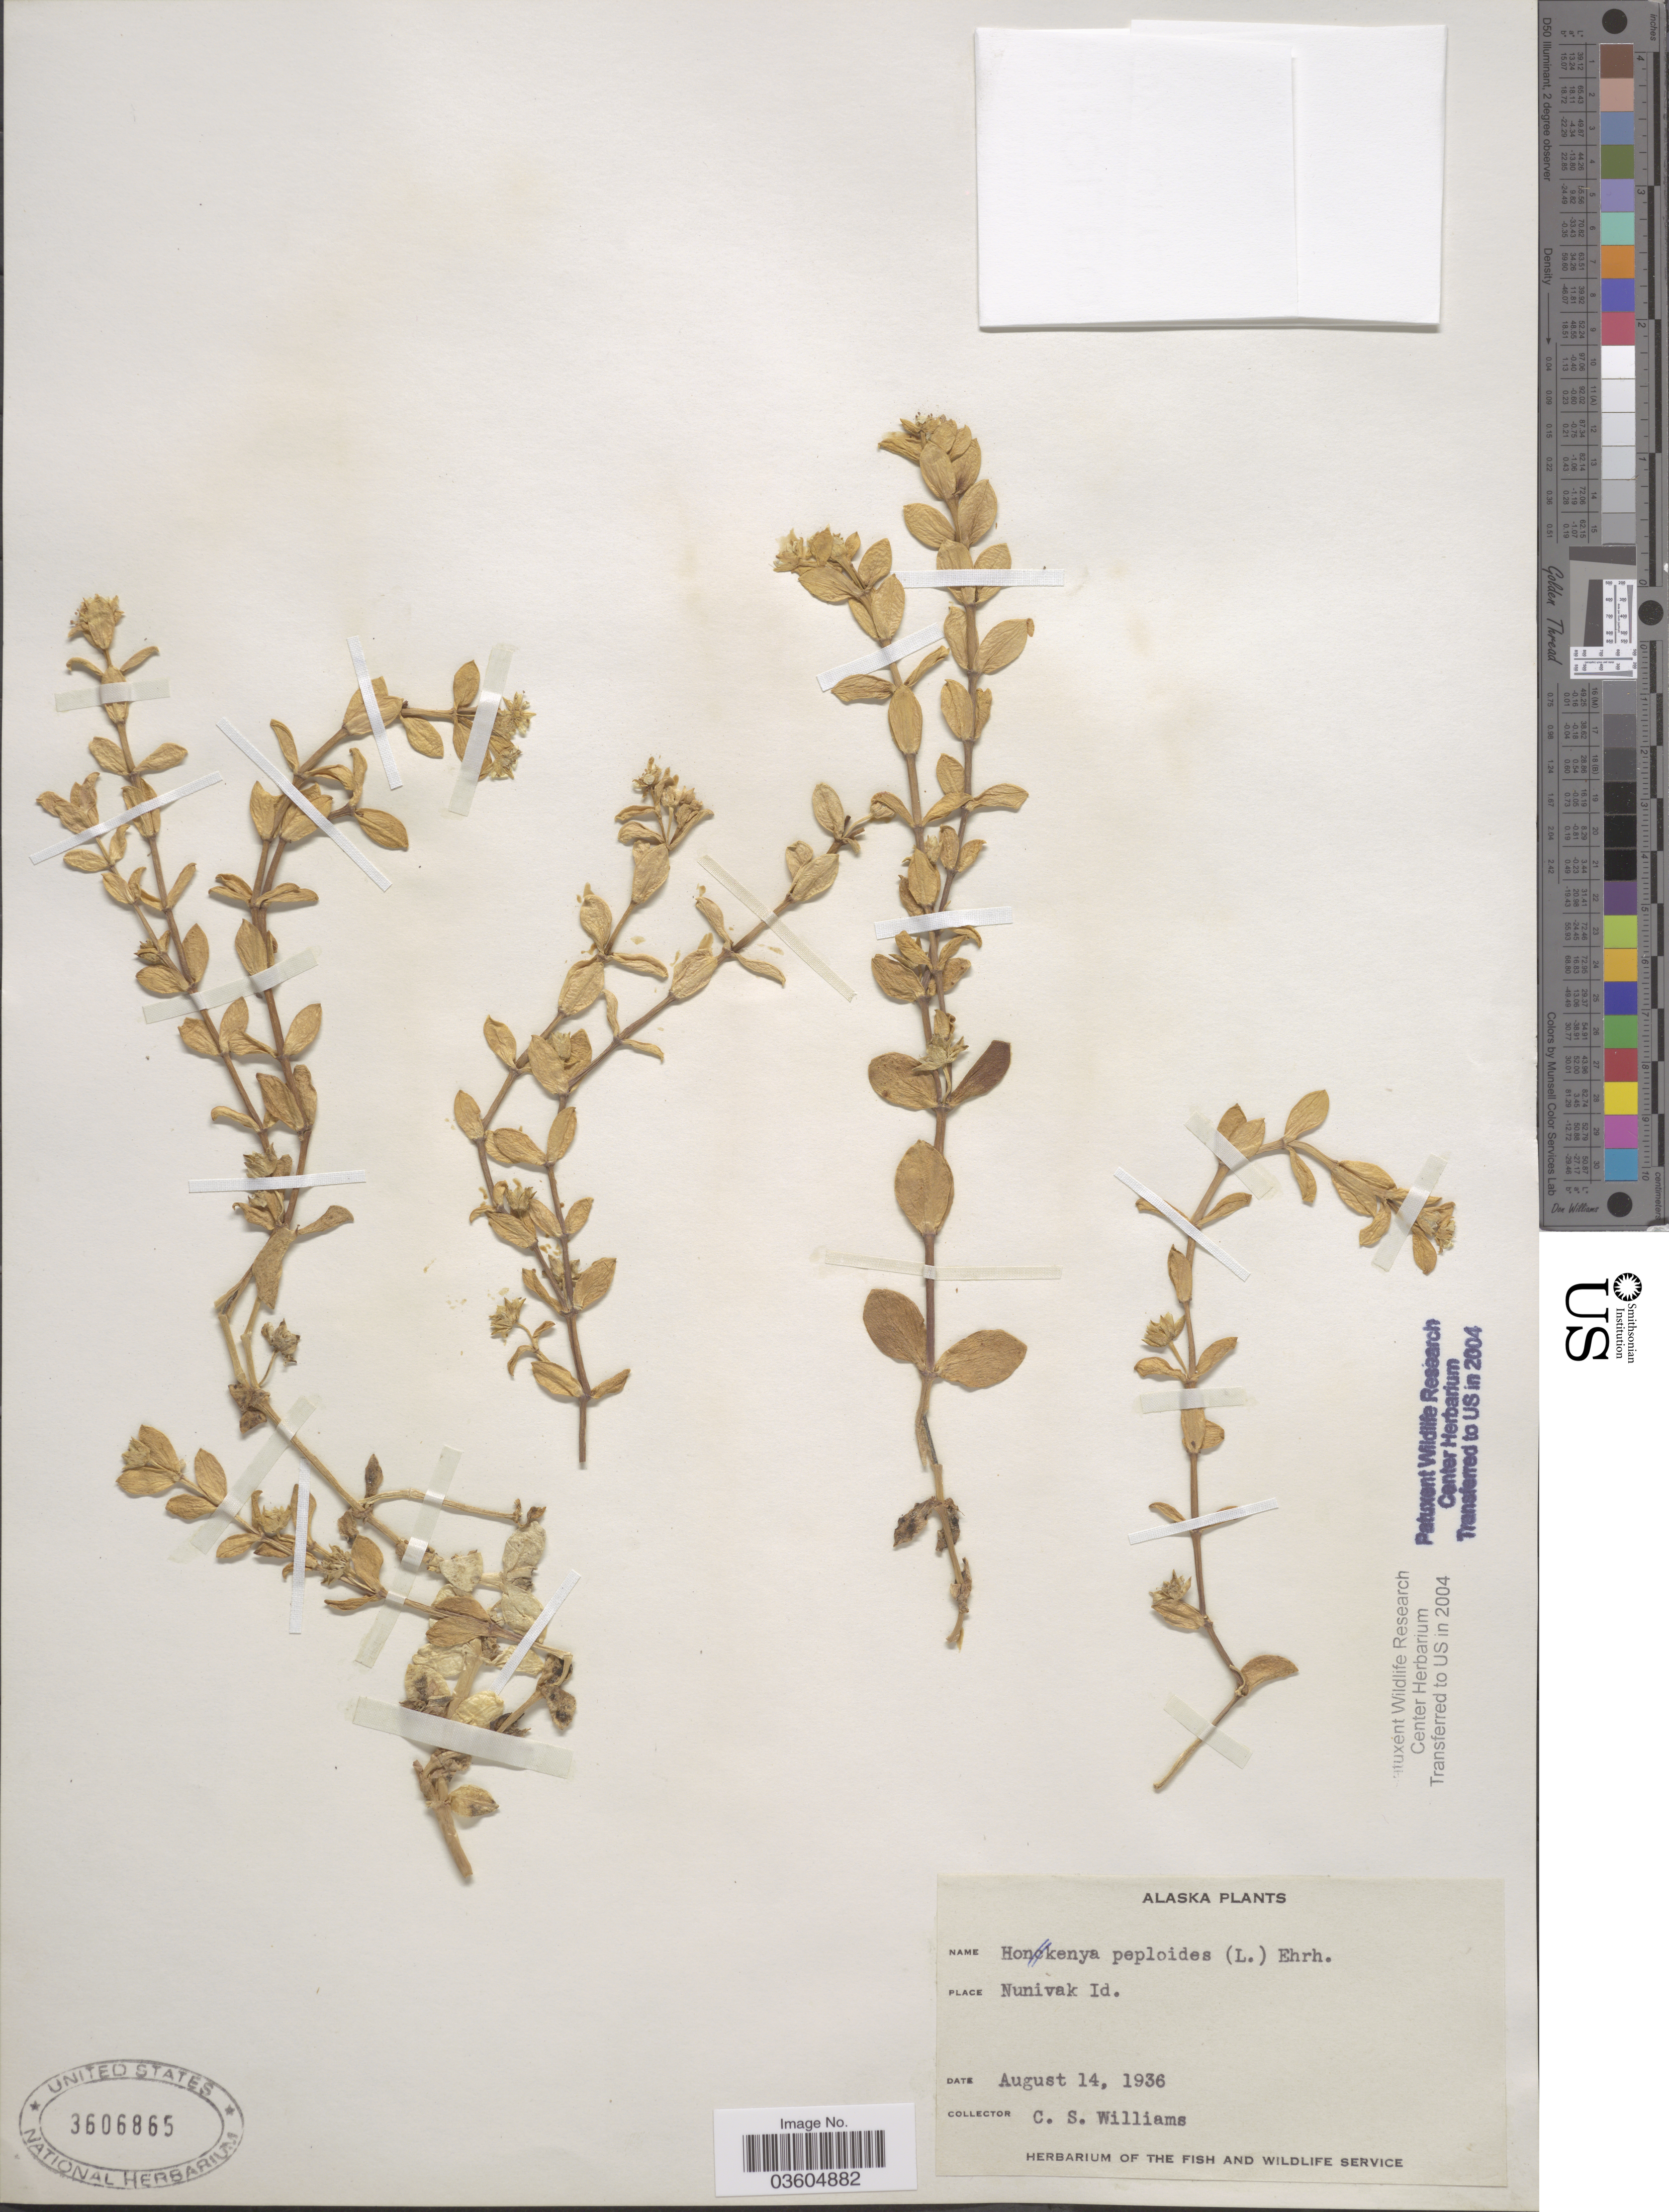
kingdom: Plantae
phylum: Tracheophyta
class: Magnoliopsida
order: Caryophyllales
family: Caryophyllaceae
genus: Honckenya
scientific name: Honckenya peploides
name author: (L.) Ehrh.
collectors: C. Williams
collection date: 1936-08-14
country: United States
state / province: Alaska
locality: Nunivak Id.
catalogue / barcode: US 3606865